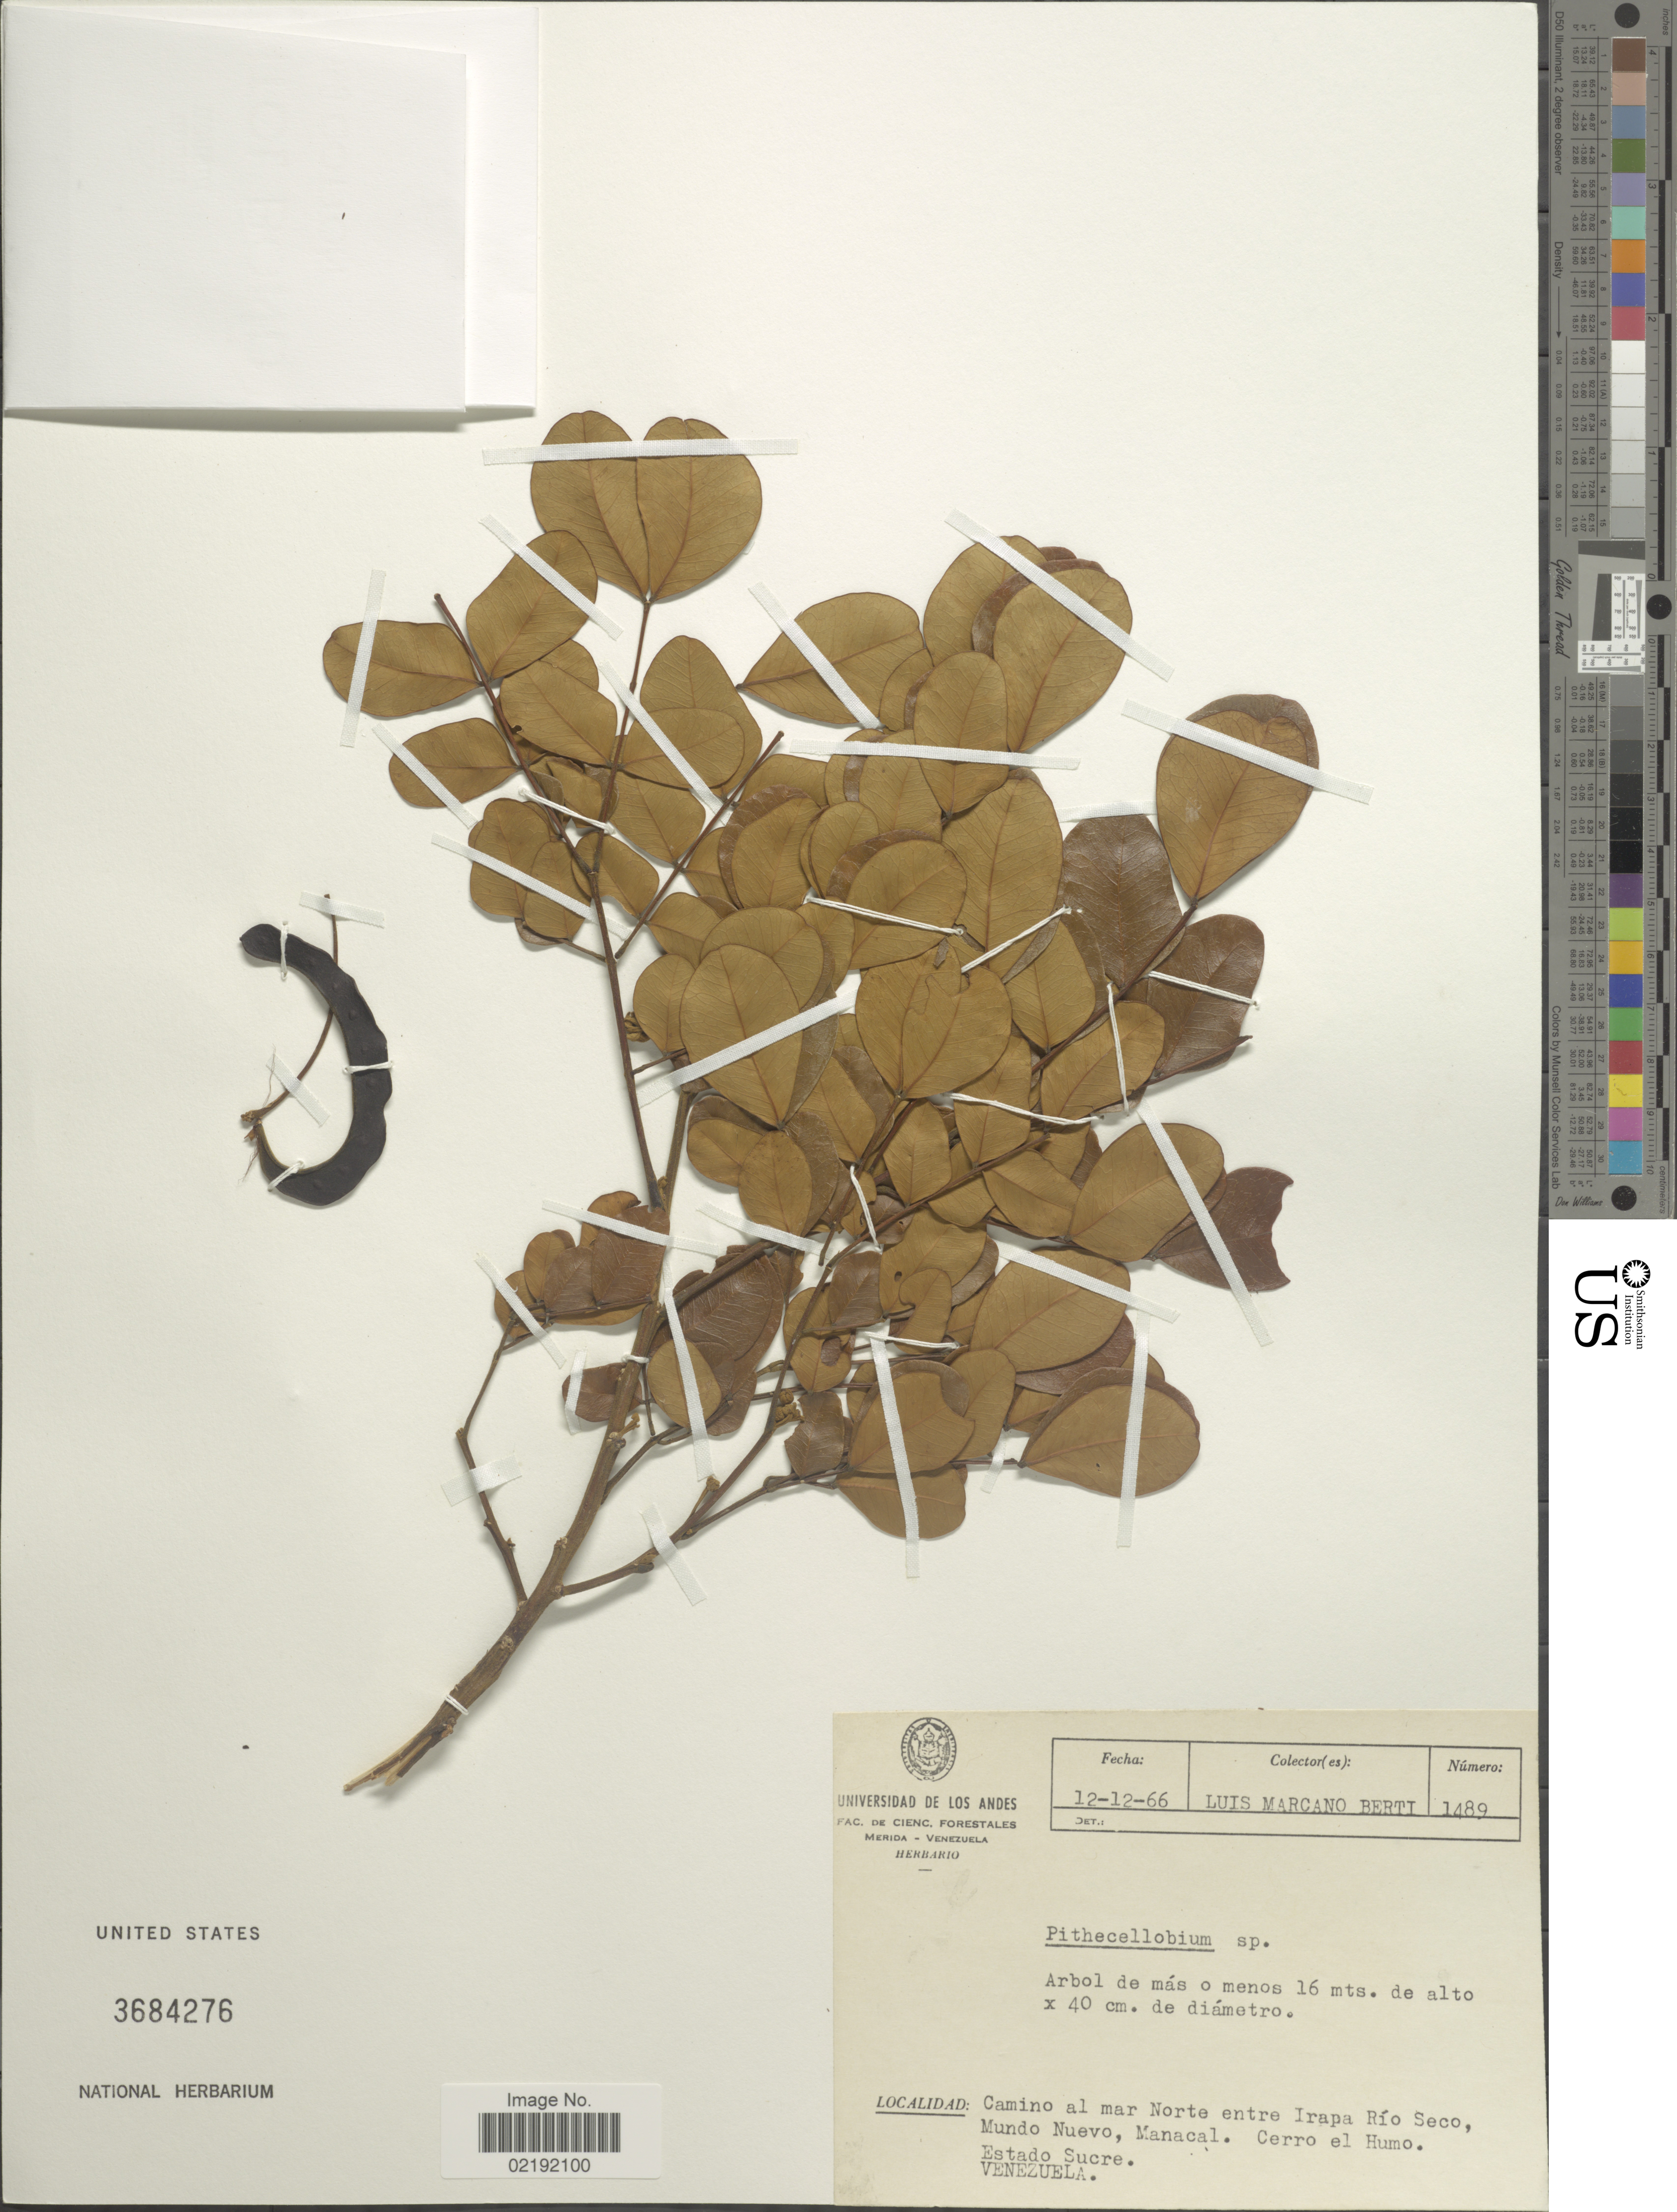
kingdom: Plantae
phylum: Tracheophyta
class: Magnoliopsida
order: Fabales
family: Fabaceae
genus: Pithecellobium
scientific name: Pithecellobium sp.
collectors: L. Marcano-Berti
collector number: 1489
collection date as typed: Transcribed d/m/y: 12/12/66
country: Venezuela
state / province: Sucre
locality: Camino al mar Norte entre Irapa Río Seco, Mundo Nuevo, Manacal. Cerro el Humo. Estado Sucre. Venezuela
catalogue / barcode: US 3684276